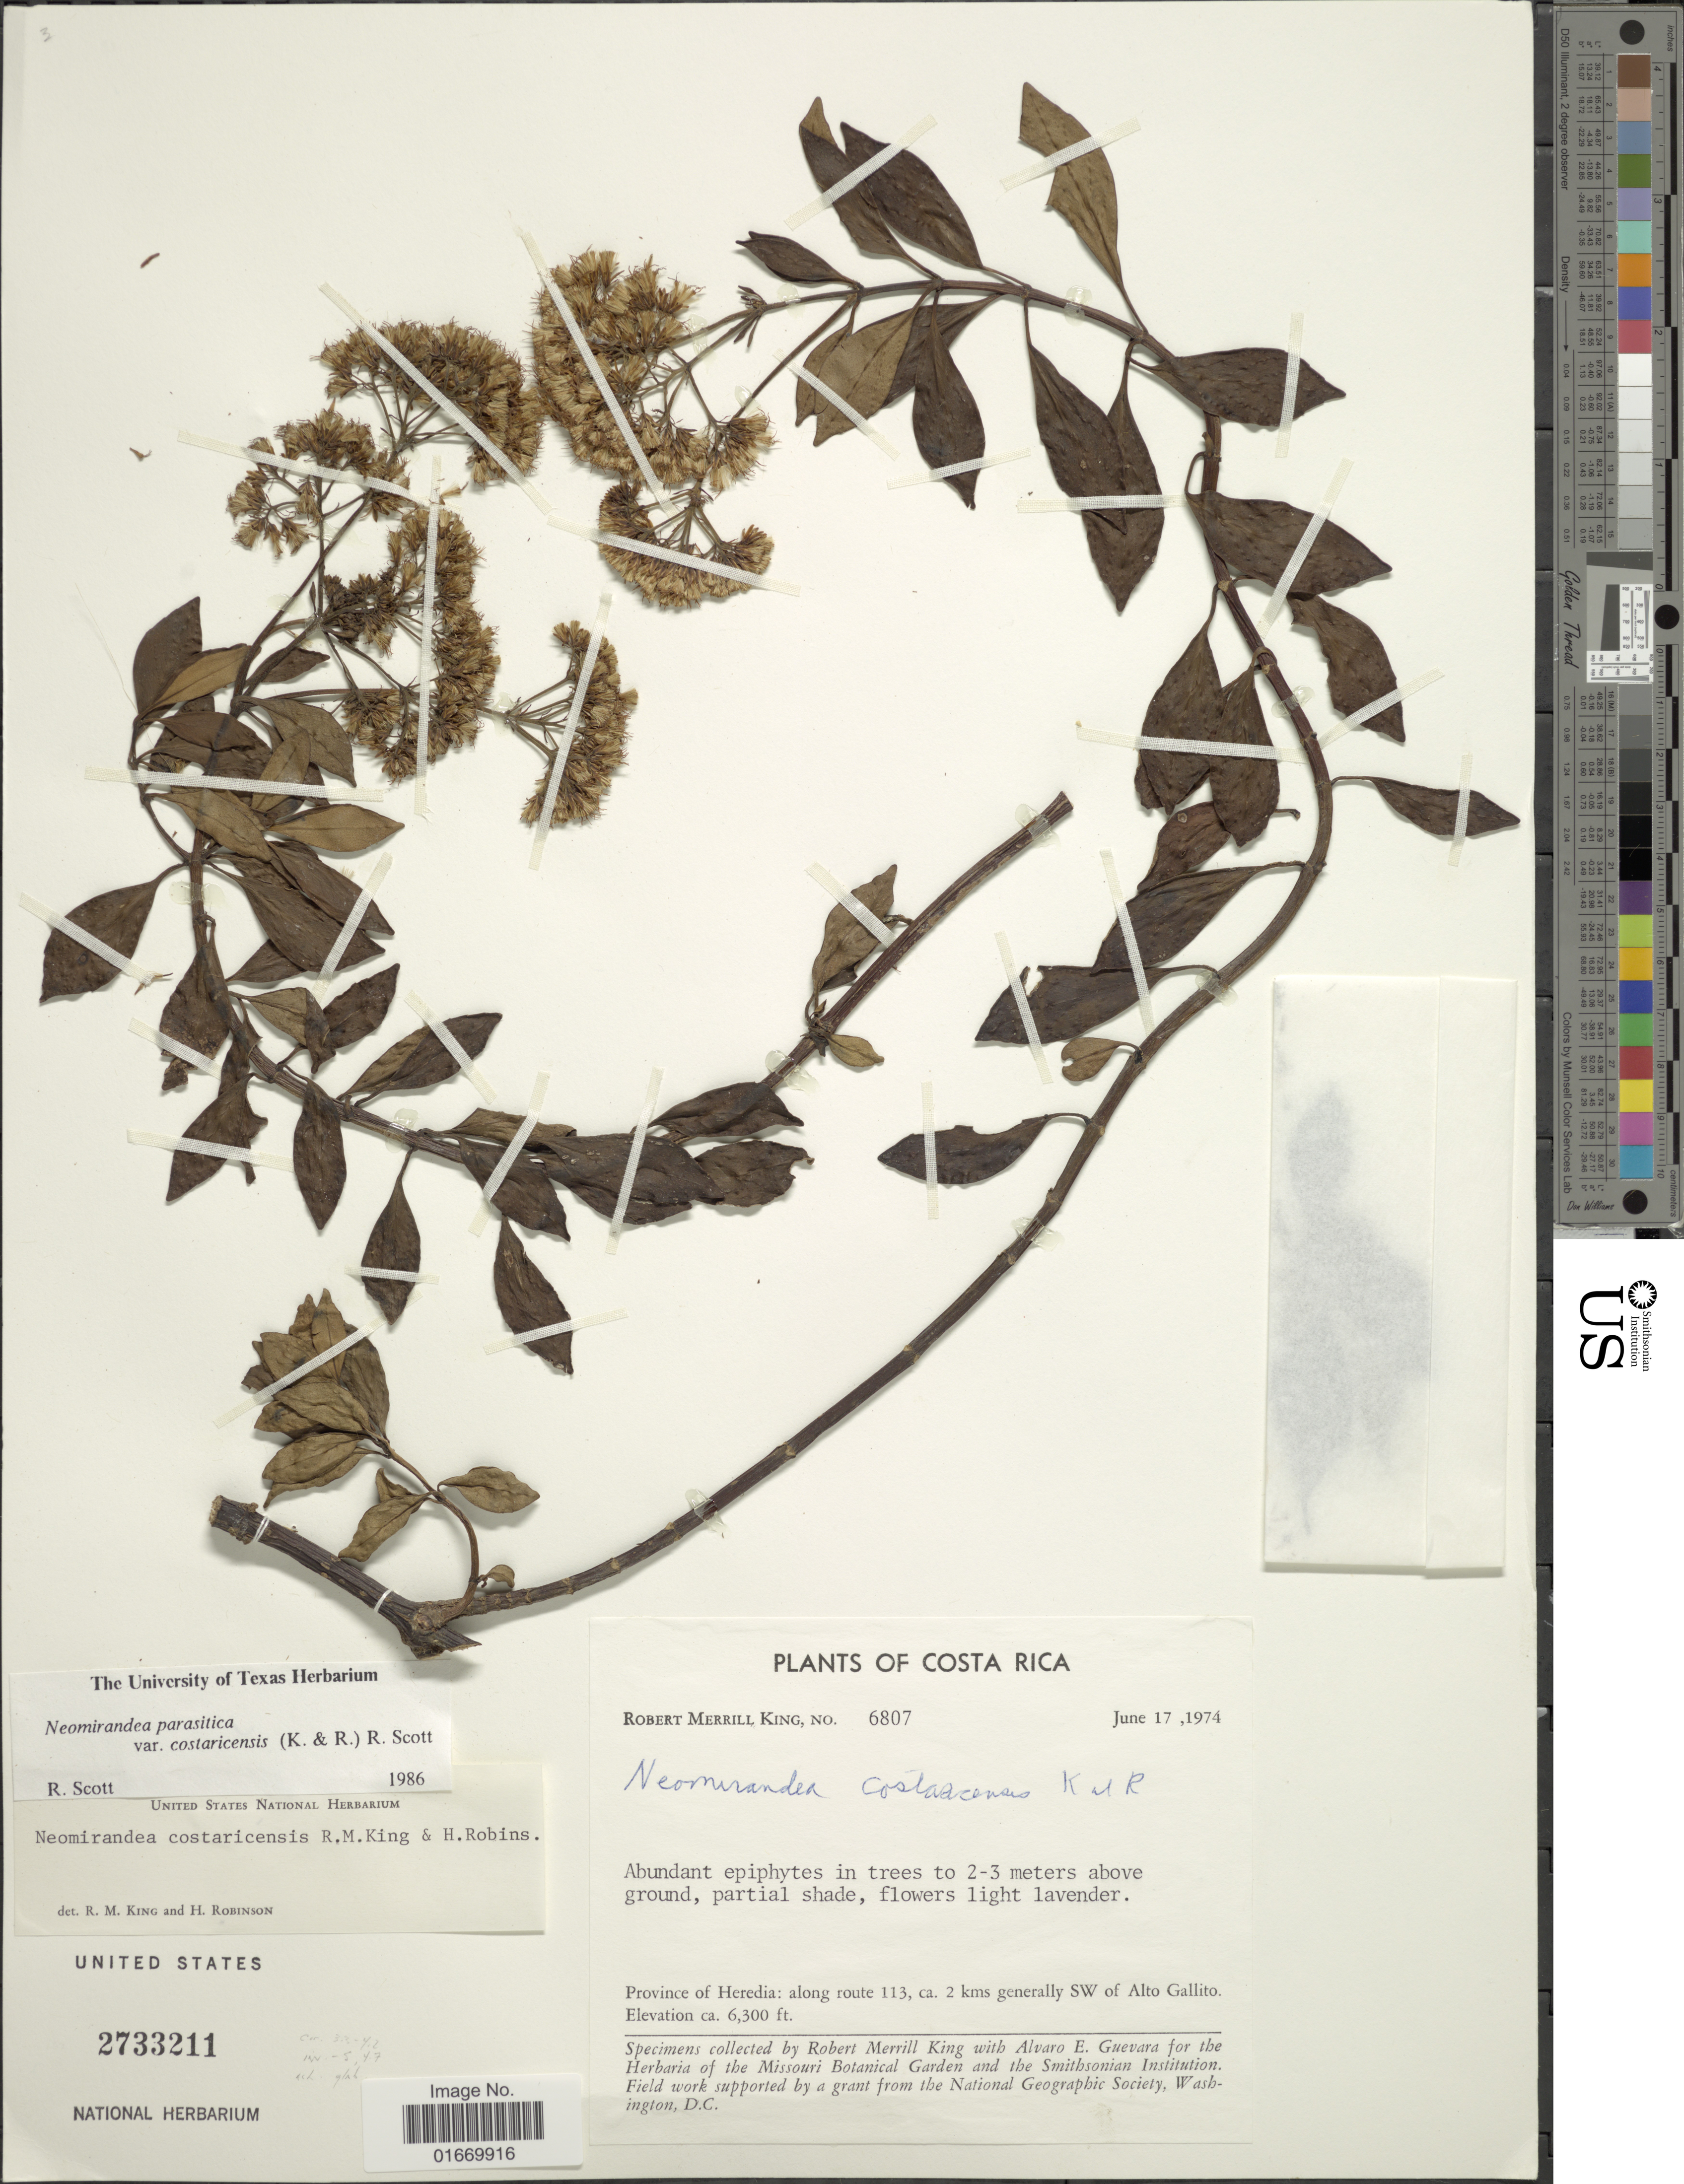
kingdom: Plantae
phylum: Tracheophyta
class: Magnoliopsida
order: Asterales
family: Asteraceae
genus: Neomirandea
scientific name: Neomirandea costaricensis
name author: R.M. King & H. Rob.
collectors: R. M. King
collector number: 6807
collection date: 1974-06-17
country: Costa Rica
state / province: Heredia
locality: Along route 113, ca 2 kms generally SW of Alto GAllito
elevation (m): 1920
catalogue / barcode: US 2733211